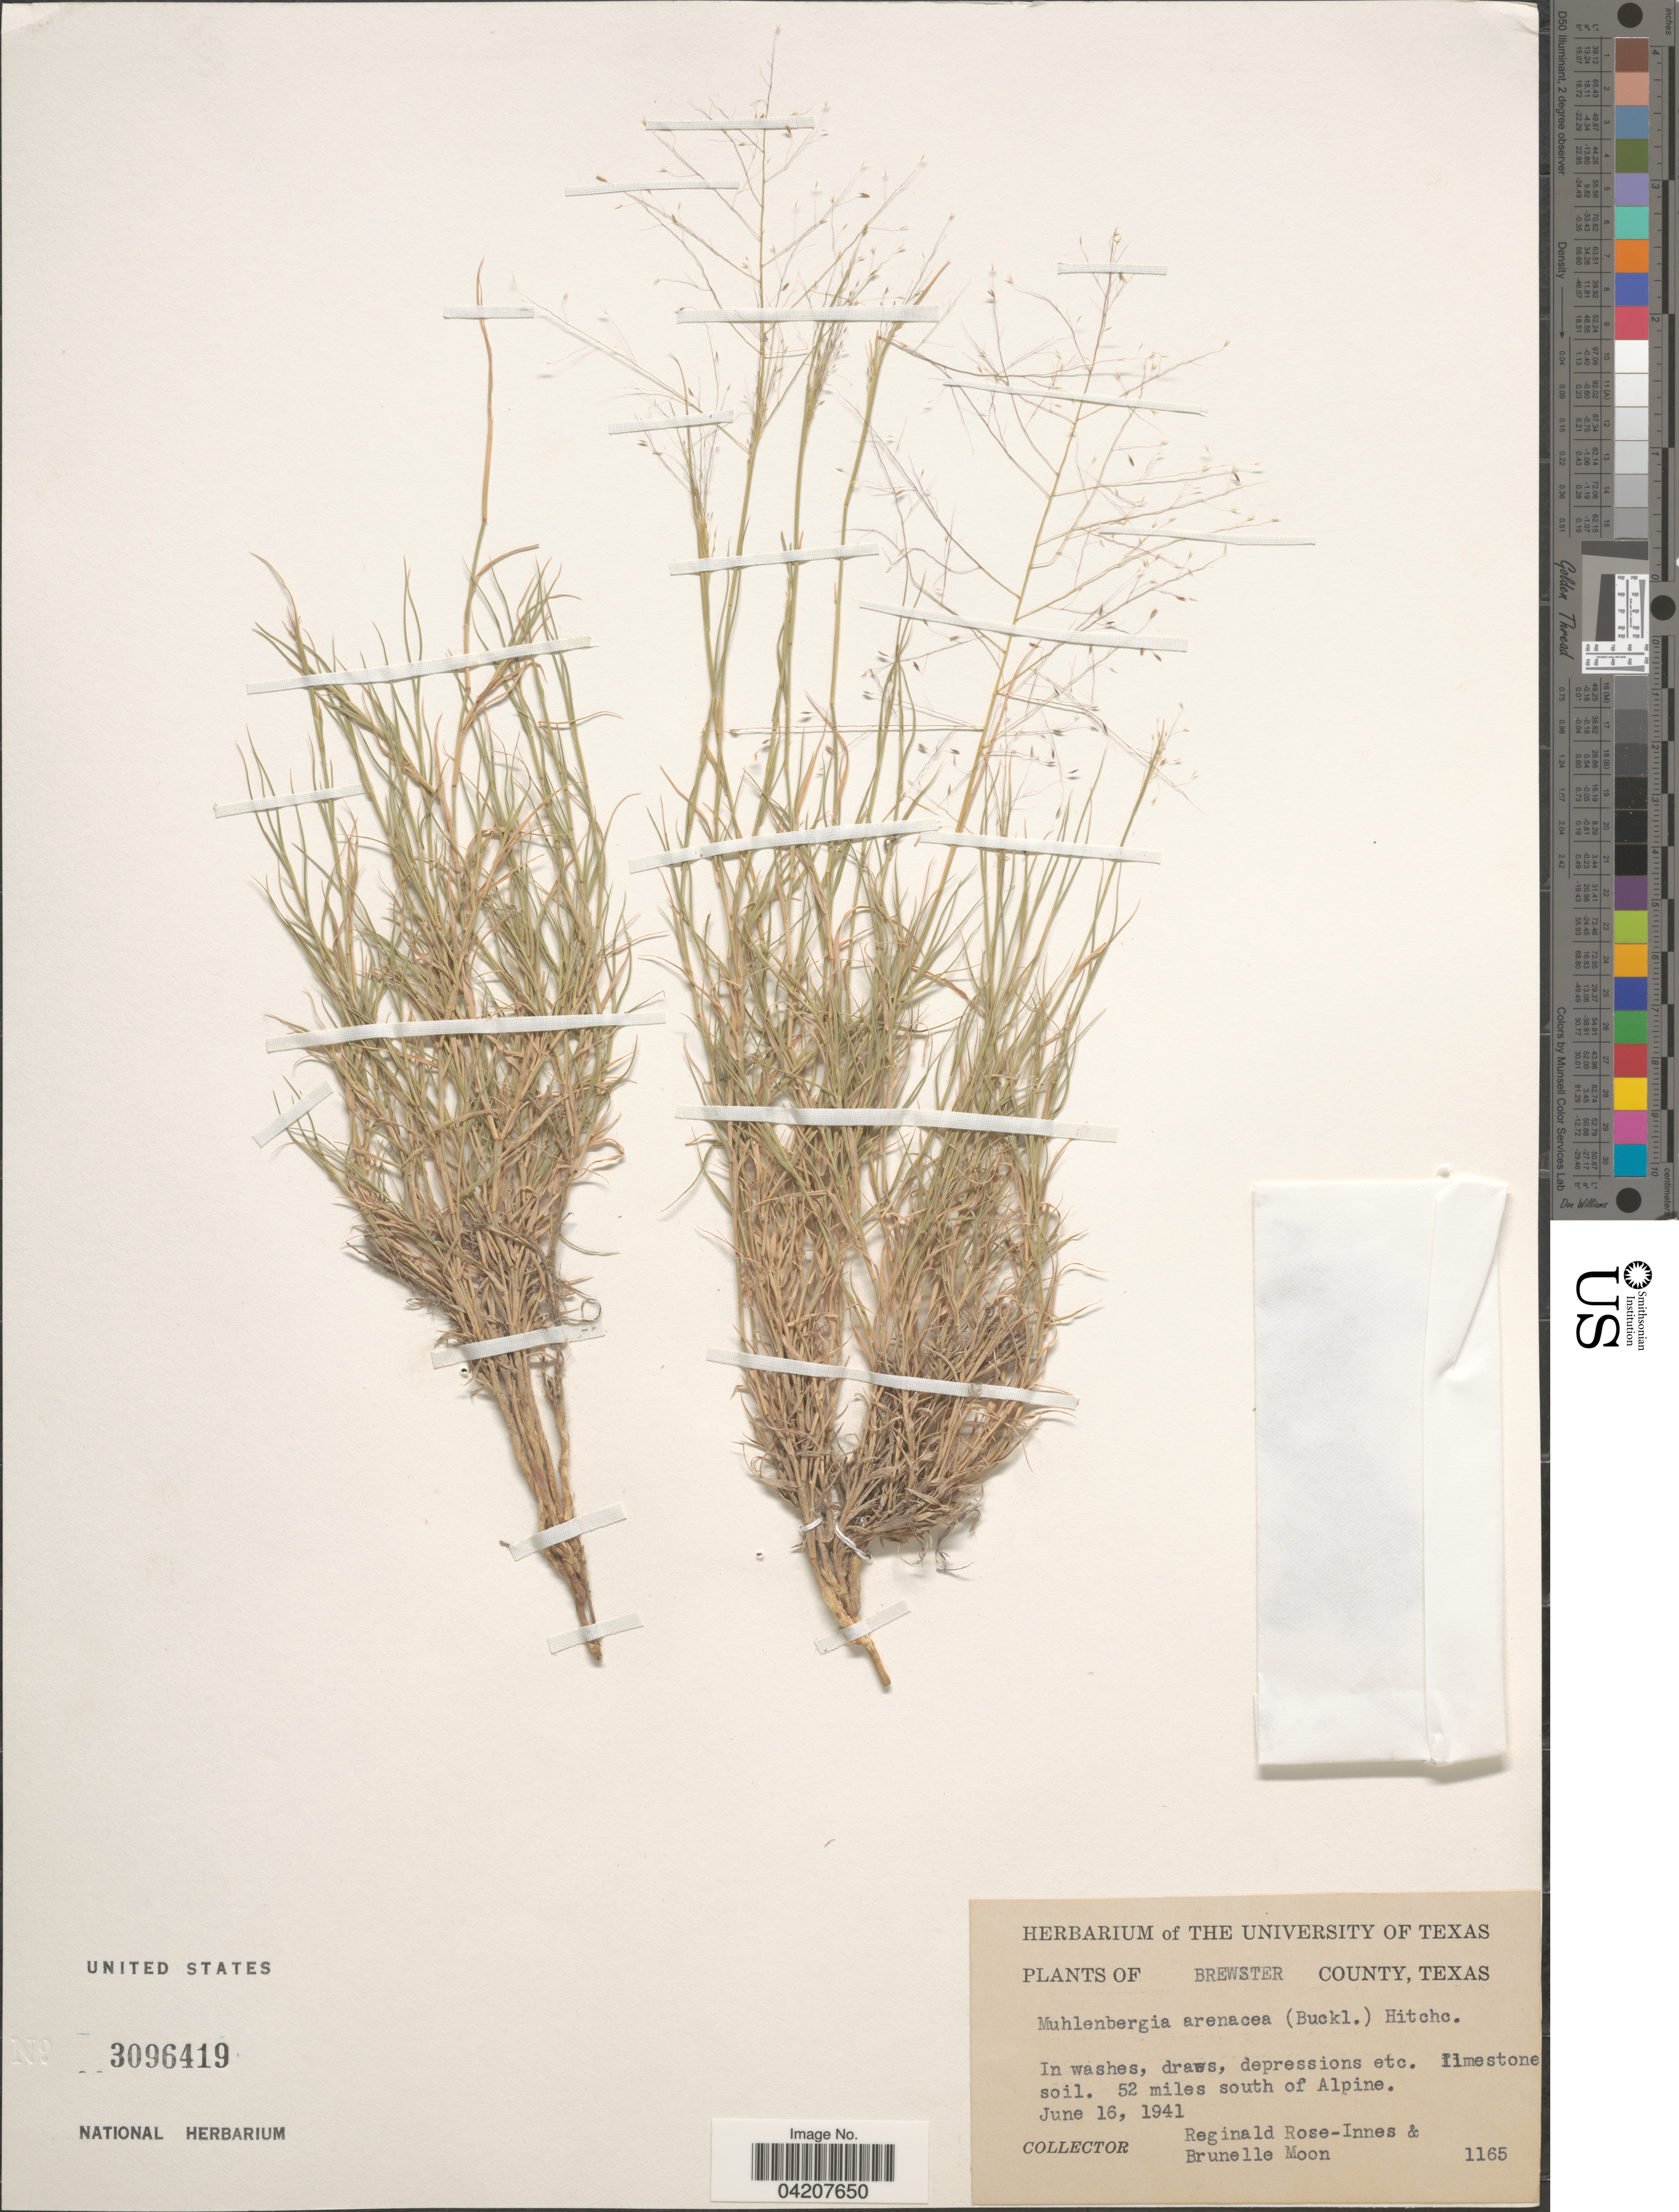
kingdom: Plantae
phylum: Tracheophyta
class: Liliopsida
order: Poales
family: Poaceae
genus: Muhlenbergia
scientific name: Muhlenbergia arenacea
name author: (Buckley) Hitchc.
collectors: R. Rose & B. Moon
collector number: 1165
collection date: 1941-06-16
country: United States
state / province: Texas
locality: Brewster County. In washes, draws, depressions etc. limestone soil. 52 miles south of Alpine.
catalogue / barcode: US 3096419